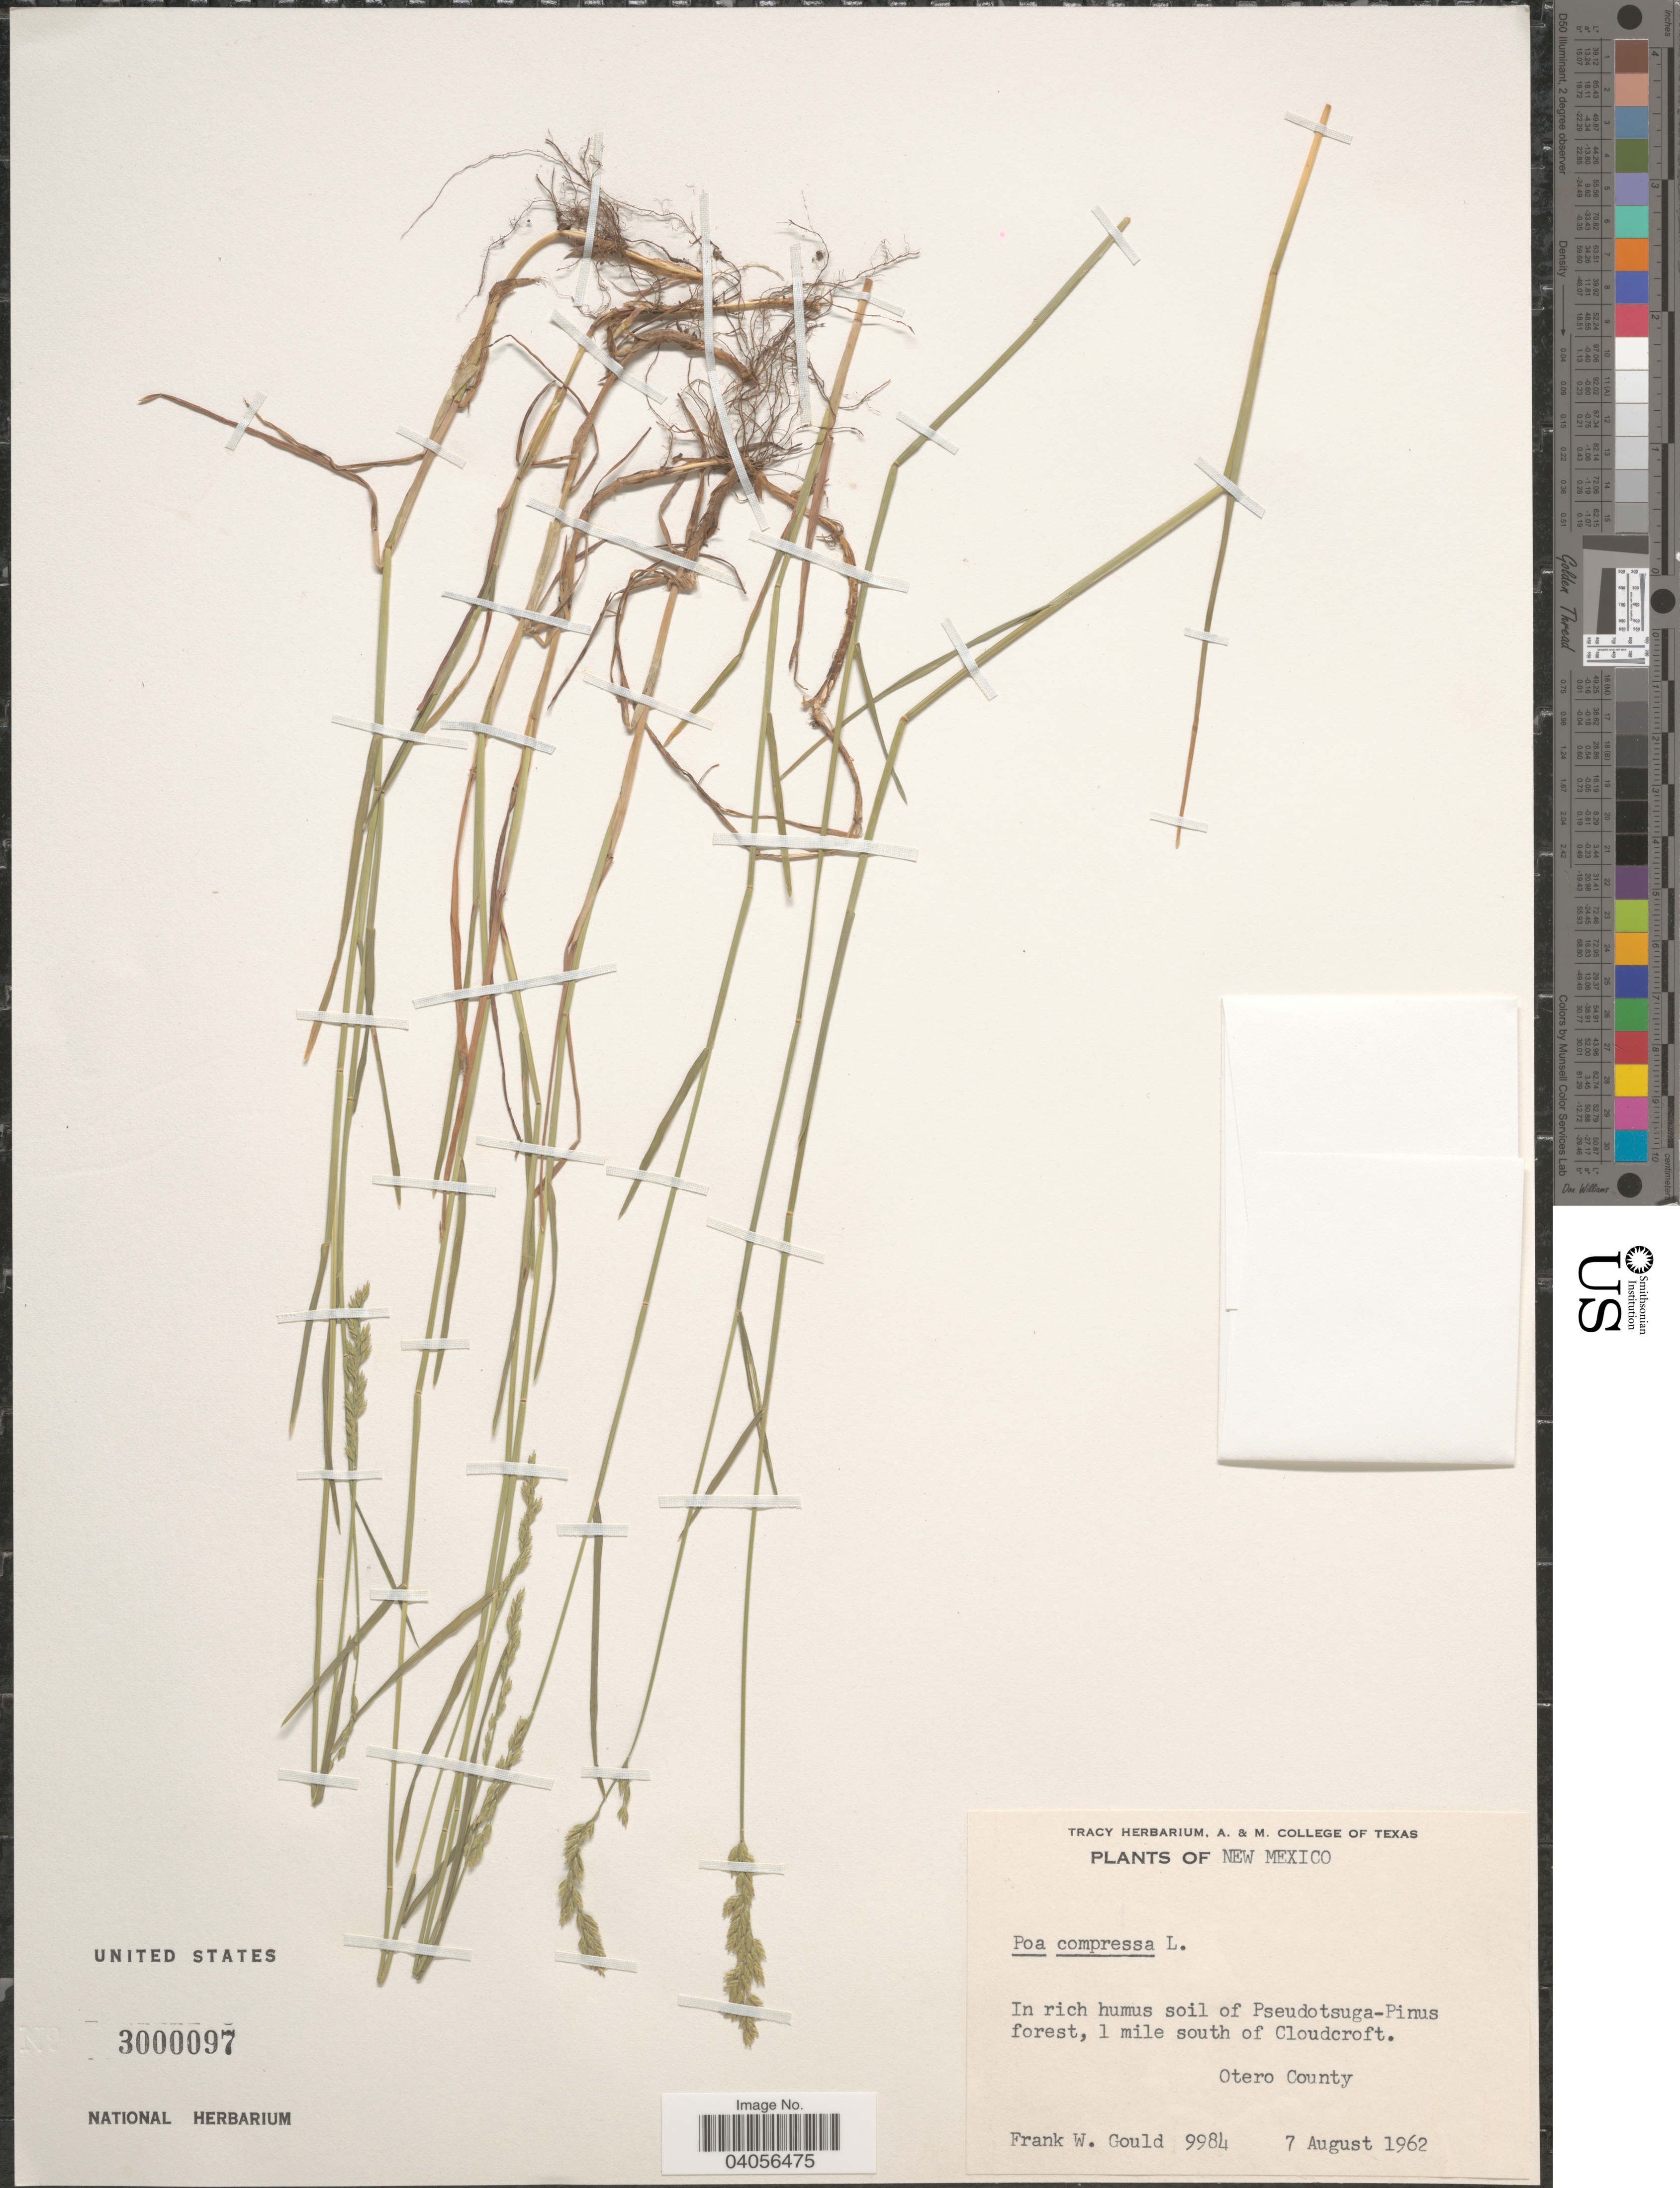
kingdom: Plantae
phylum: Tracheophyta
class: Liliopsida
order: Poales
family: Poaceae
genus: Poa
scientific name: Poa compressa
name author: L.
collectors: F. W. Gould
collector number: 9984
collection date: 1962-08-07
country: United States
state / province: New Mexico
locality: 1 mile south of Cloudcroft. Otero County.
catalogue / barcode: US 3000097